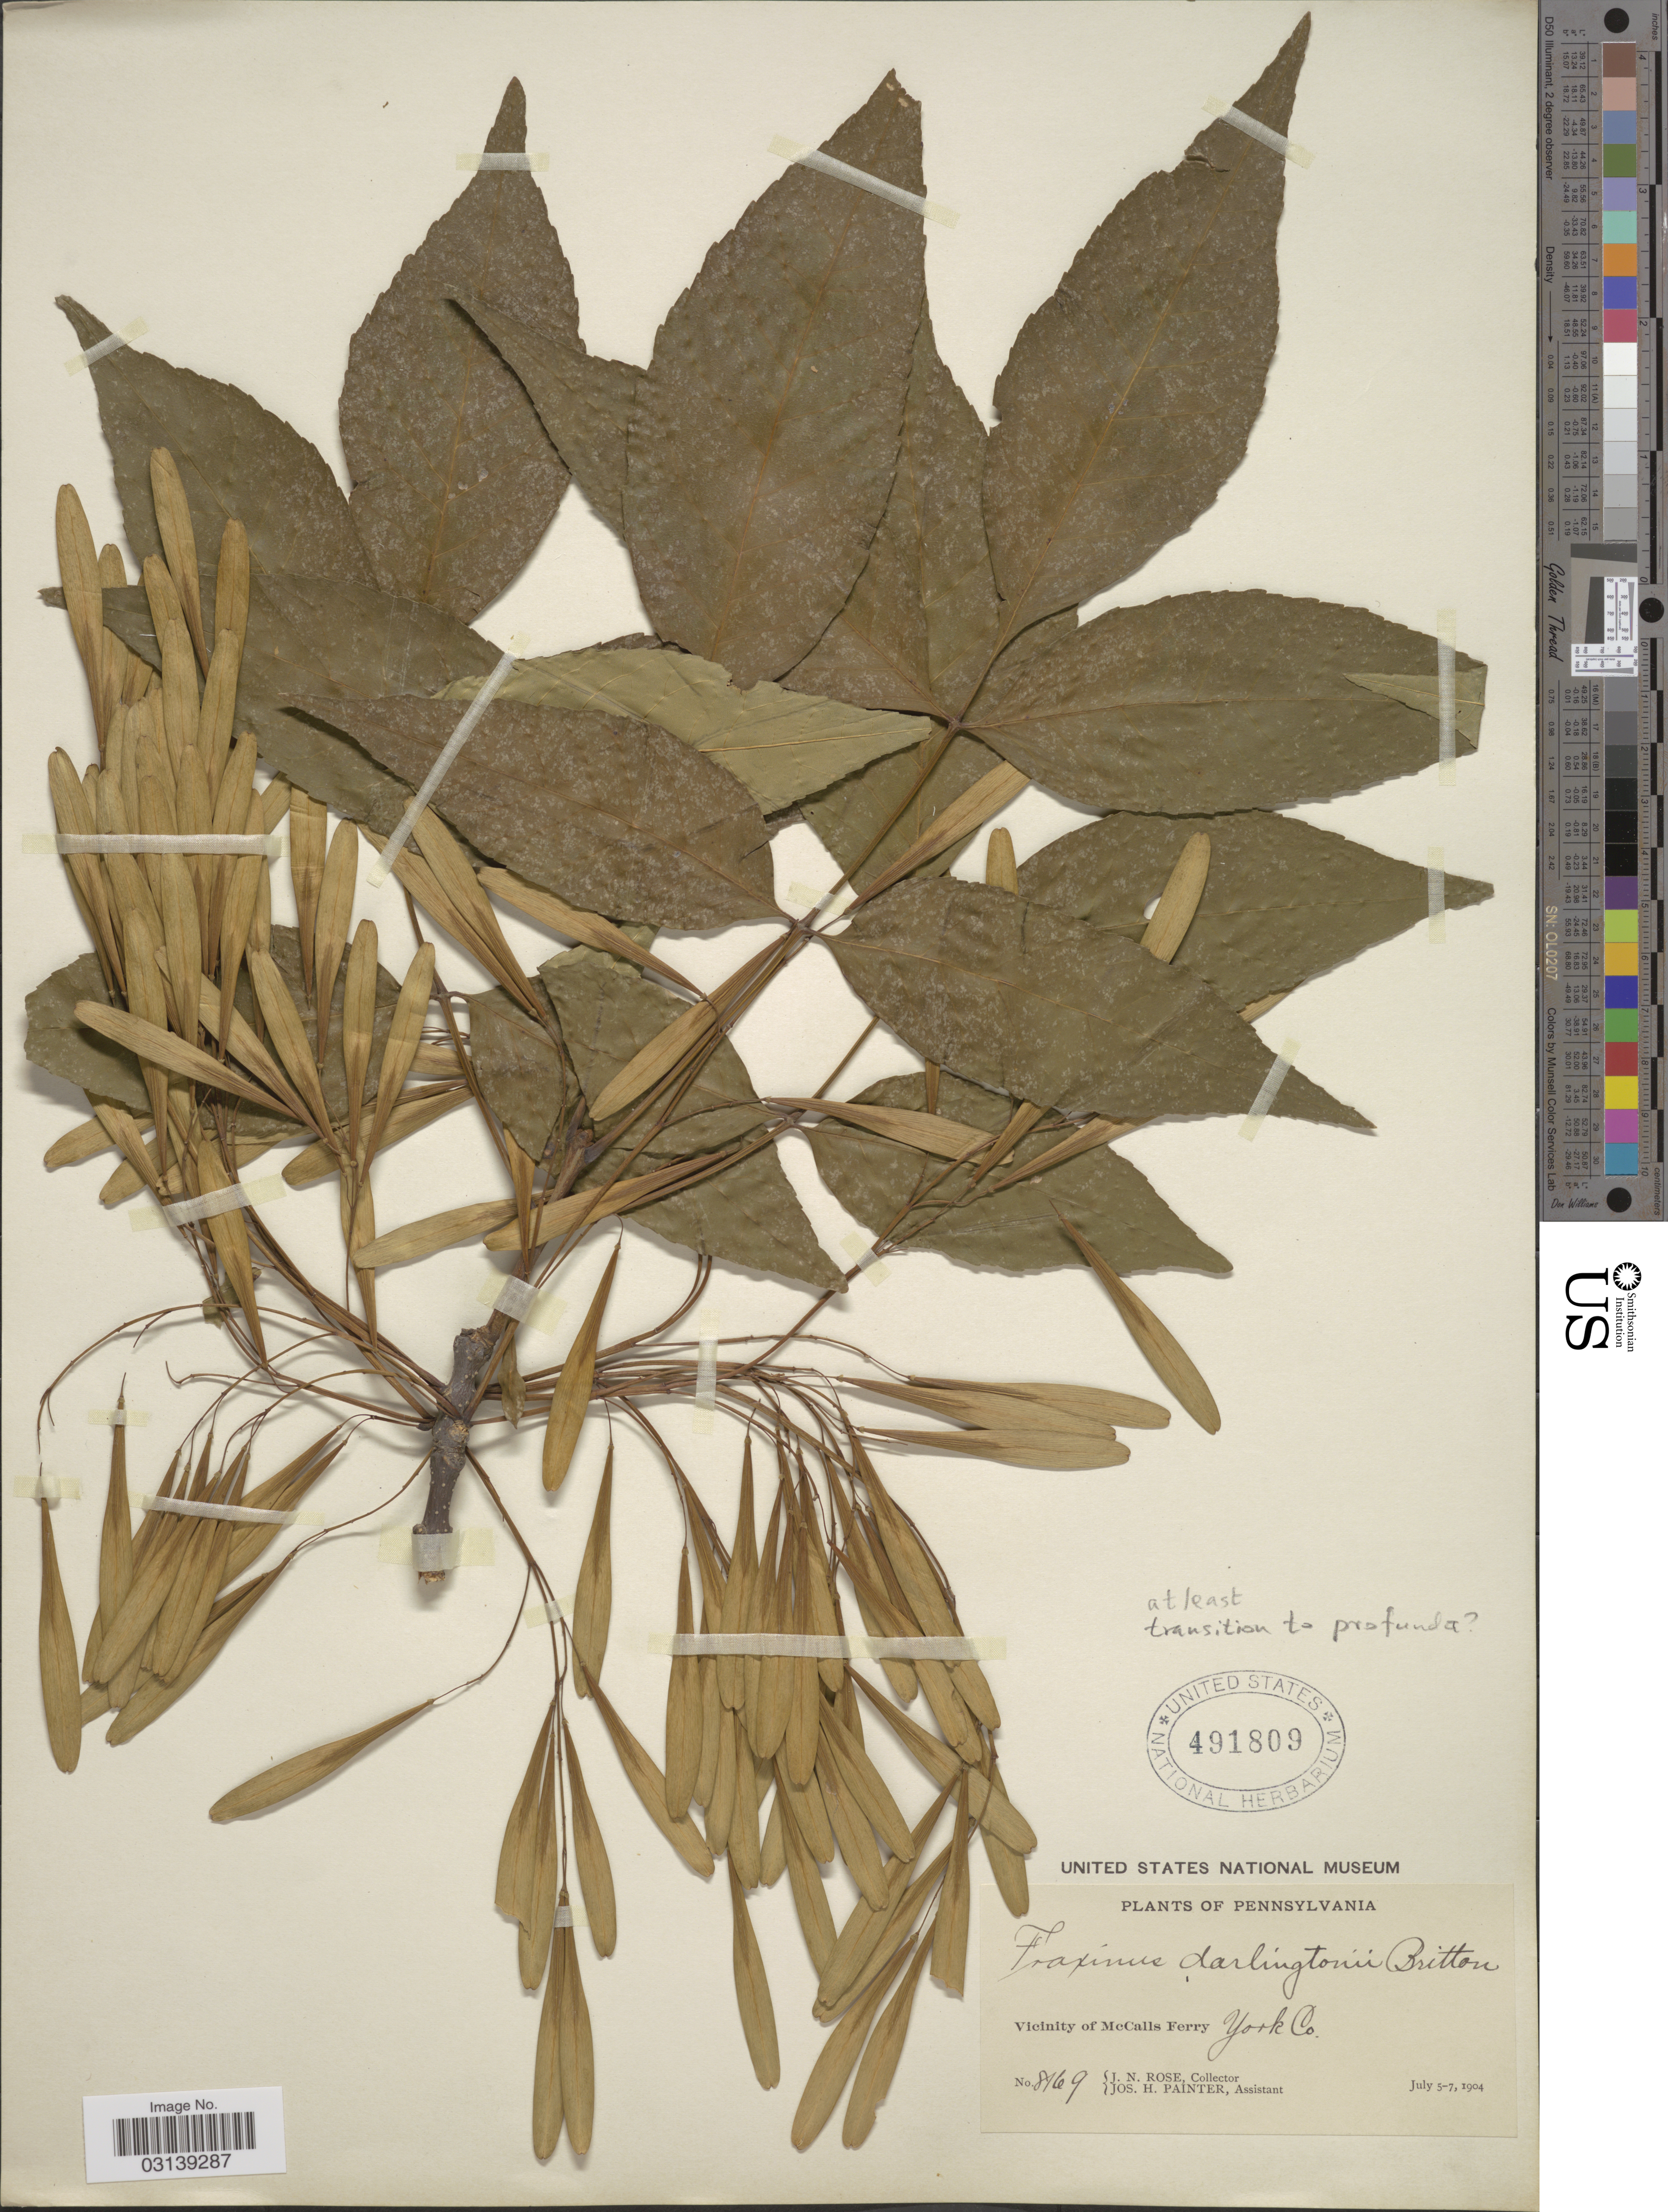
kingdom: Plantae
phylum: Tracheophyta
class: Magnoliopsida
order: Lamiales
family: Oleaceae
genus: Fraxinus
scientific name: Fraxinus profunda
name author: (Bush) Bush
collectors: J. N. Rose & J. H. Painter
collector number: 8169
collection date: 1904-07-05/1904-07-07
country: United States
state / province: Pennsylvania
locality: Vicinity of McCalls Ferry, York Co.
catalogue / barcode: US 491809